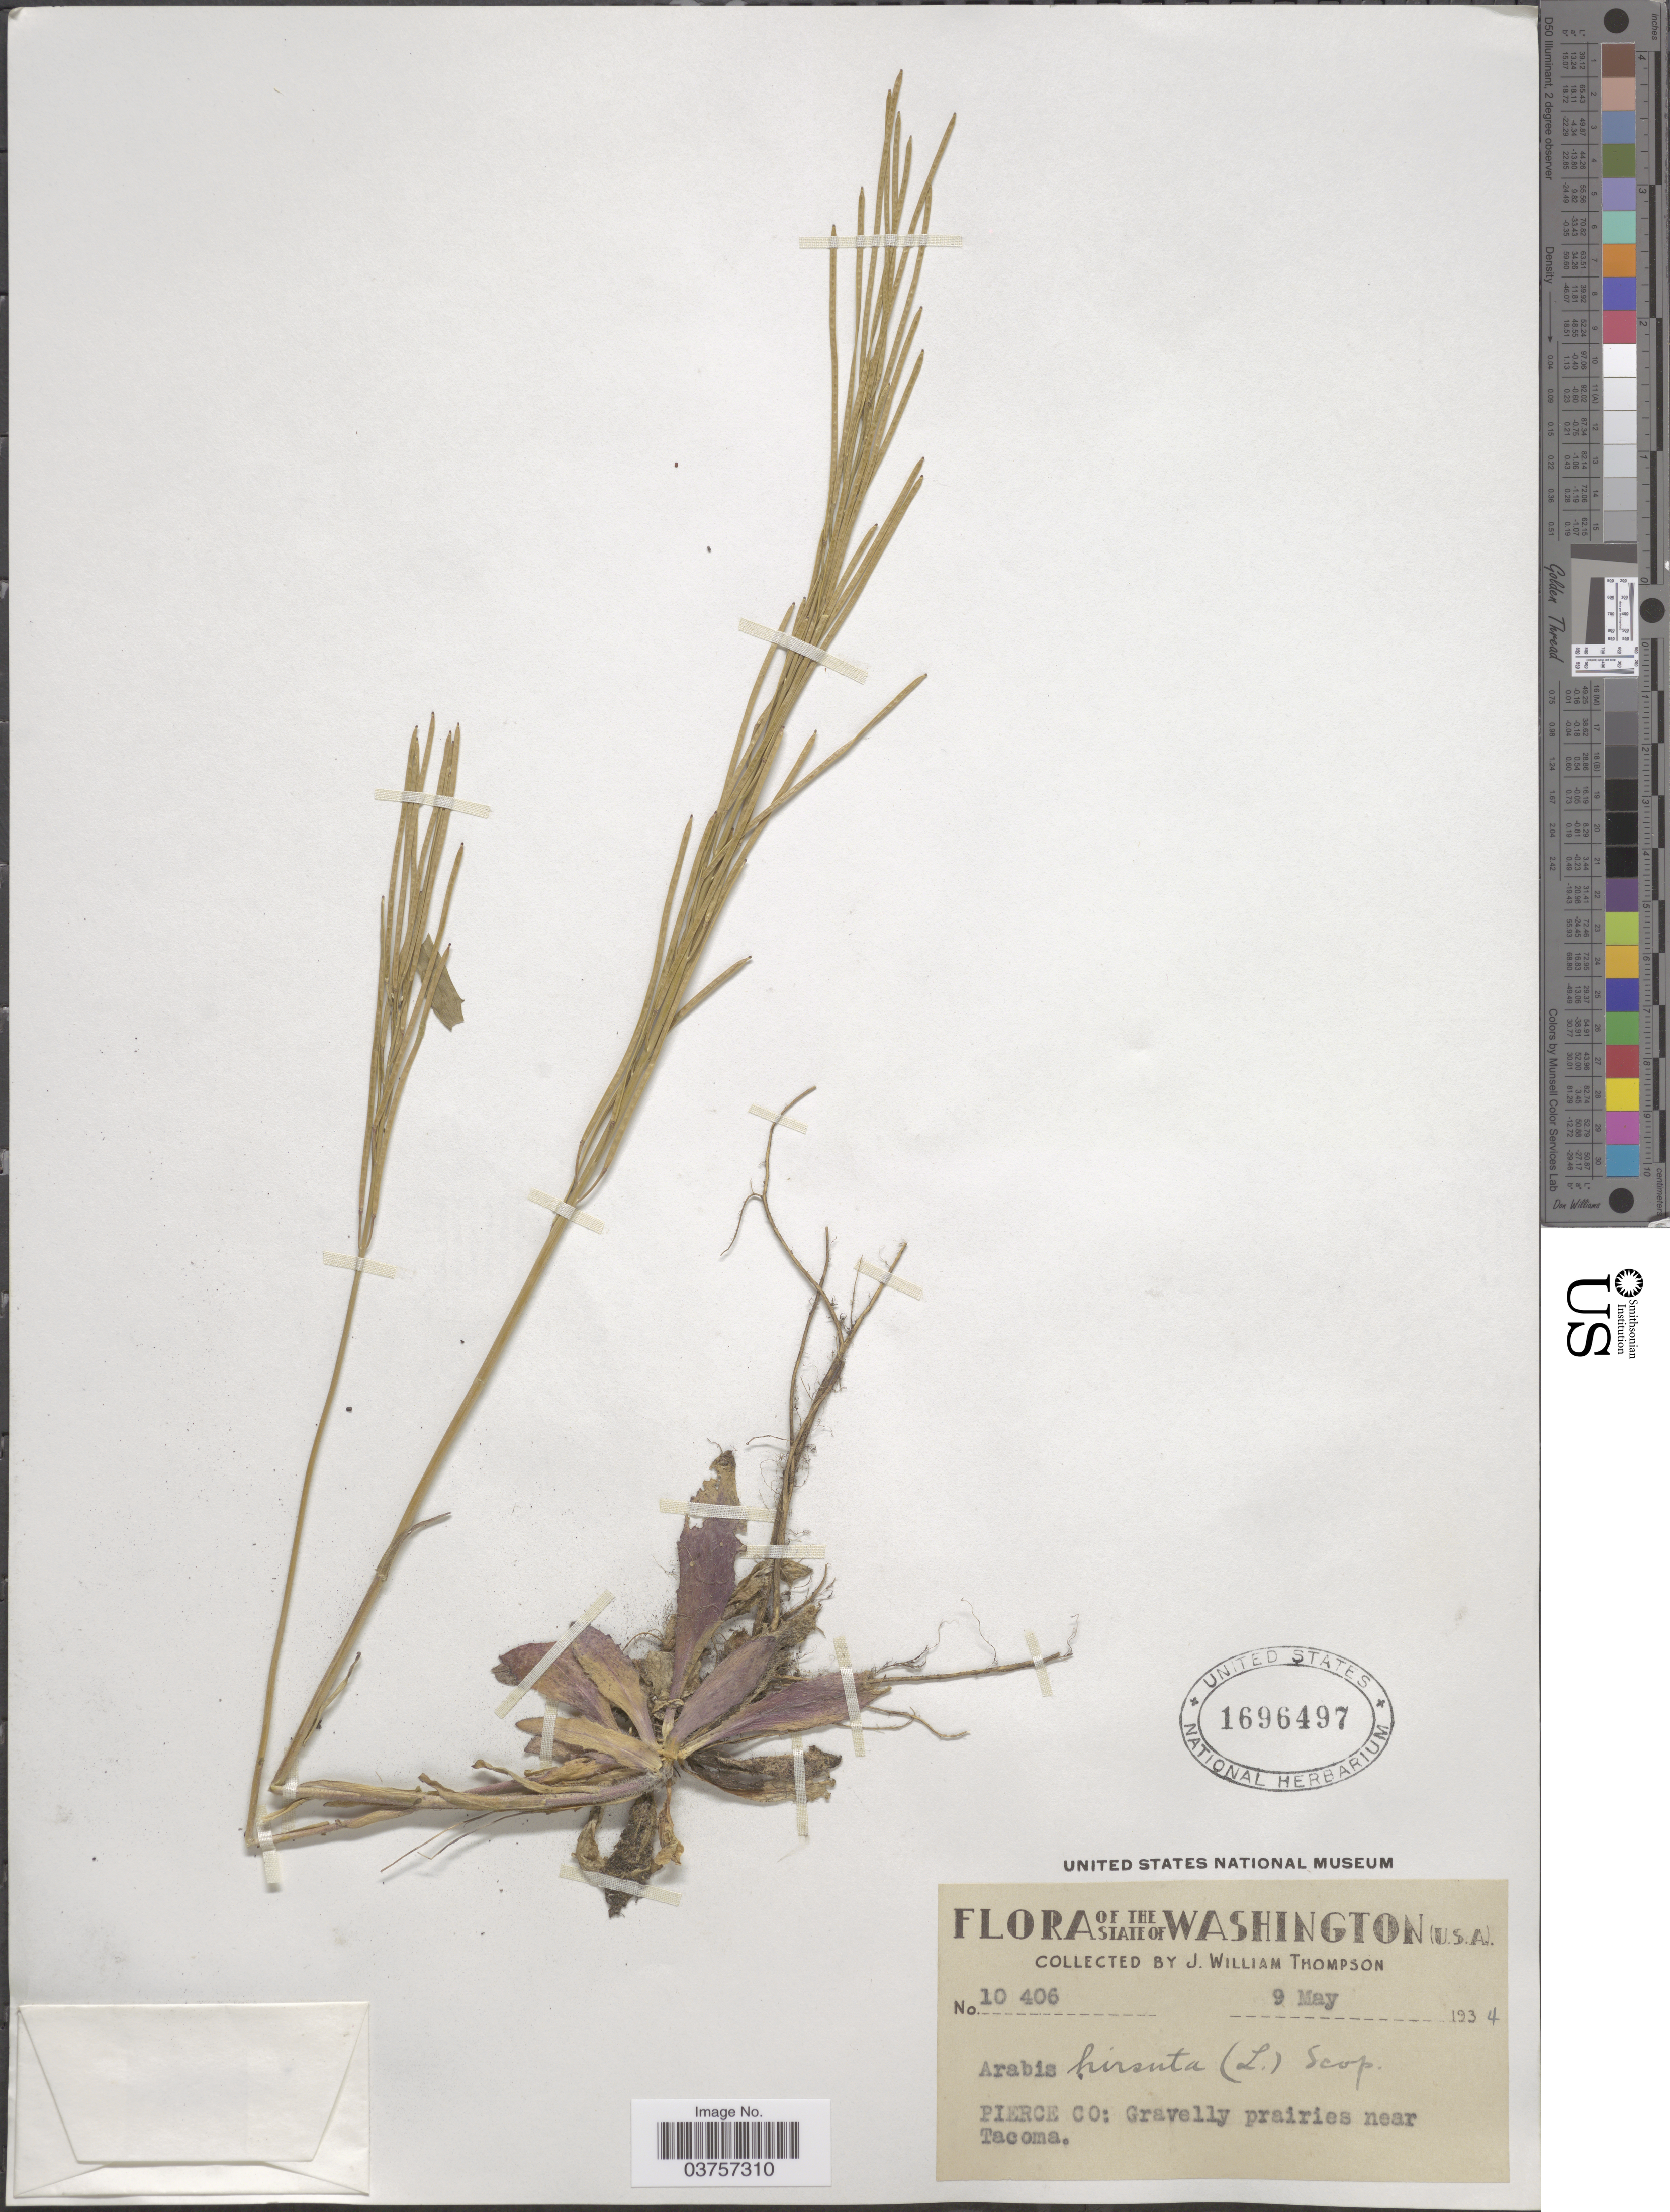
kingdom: Plantae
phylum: Tracheophyta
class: Magnoliopsida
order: Brassicales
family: Brassicaceae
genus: Arabis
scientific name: Arabis hirsuta var. pycnocarpa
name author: M. Hopkins & Rollins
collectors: J. W. Thompson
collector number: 10406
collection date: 1934-05-09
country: United States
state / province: Washington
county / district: Pierce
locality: Pierce Co: Gravelly prairier near Tacoma.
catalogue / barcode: US 1696497